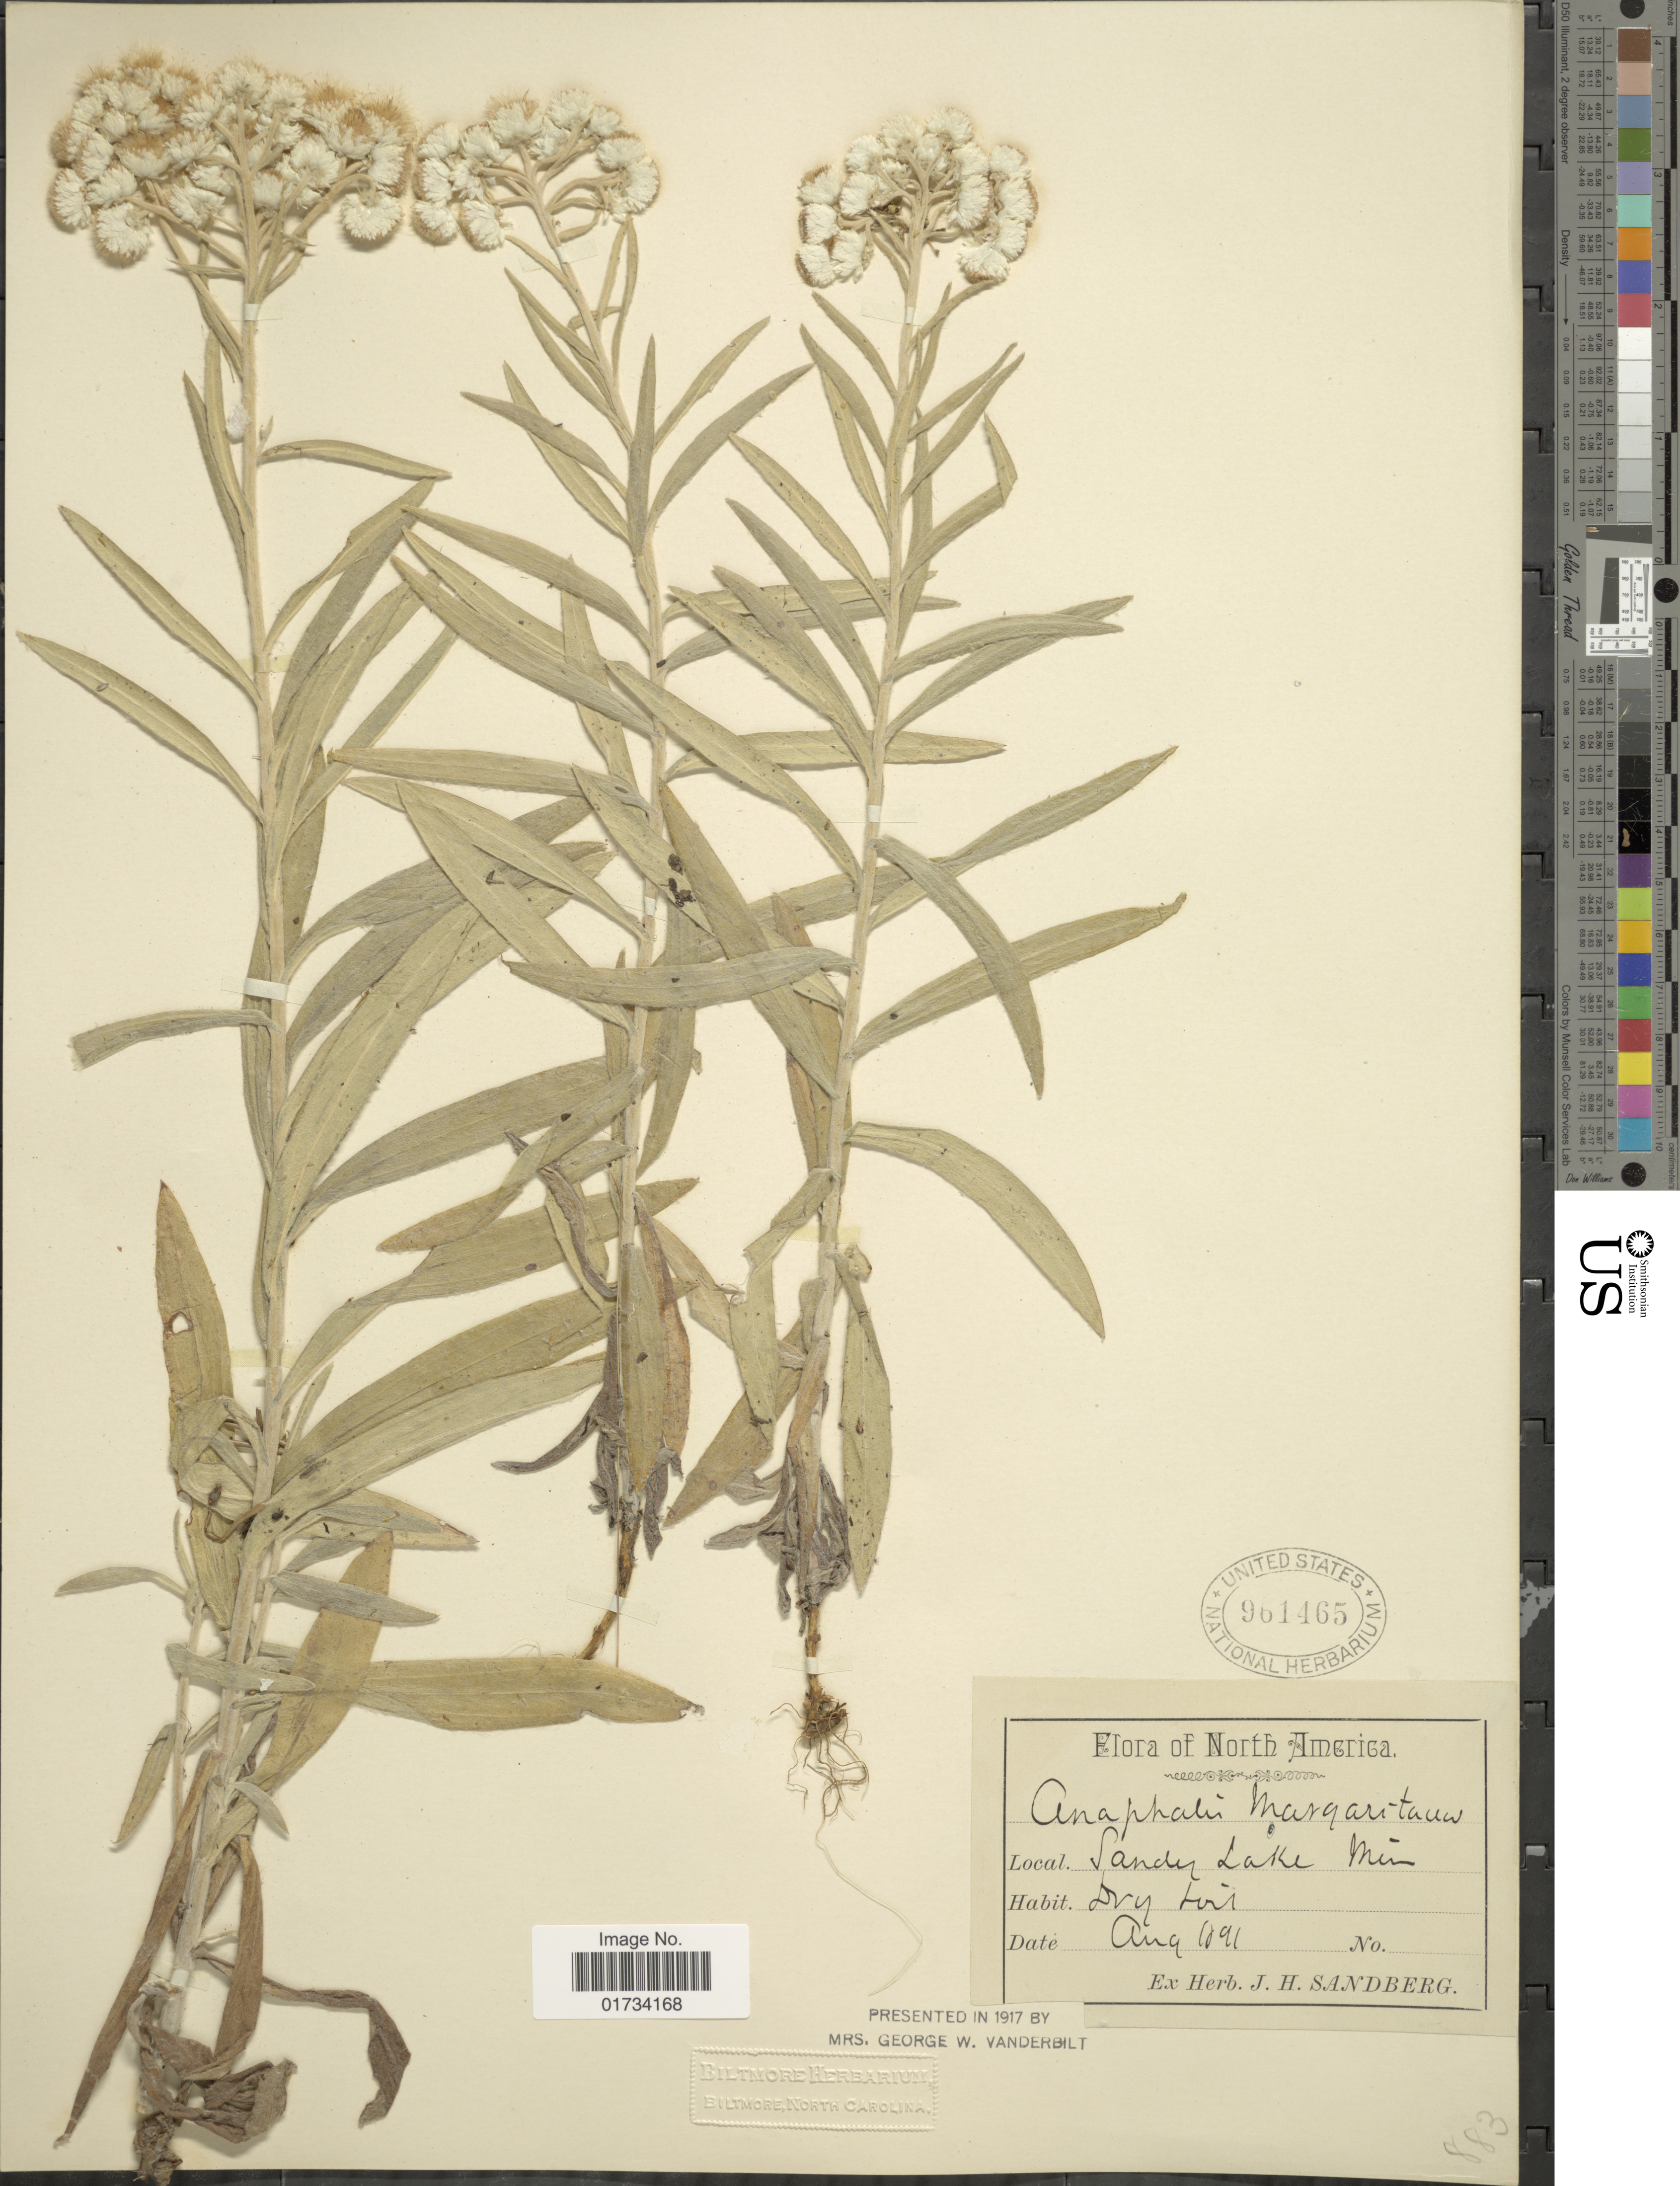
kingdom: Plantae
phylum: Tracheophyta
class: Magnoliopsida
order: Asterales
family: Asteraceae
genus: Anaphalis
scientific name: Anaphalis margaritacea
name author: (L.) Benth. & Hook. f.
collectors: ex. herb. J. H. Sandberg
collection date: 1891-08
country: United States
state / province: Minnesota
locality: North America, Sandy Lake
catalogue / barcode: US 961465